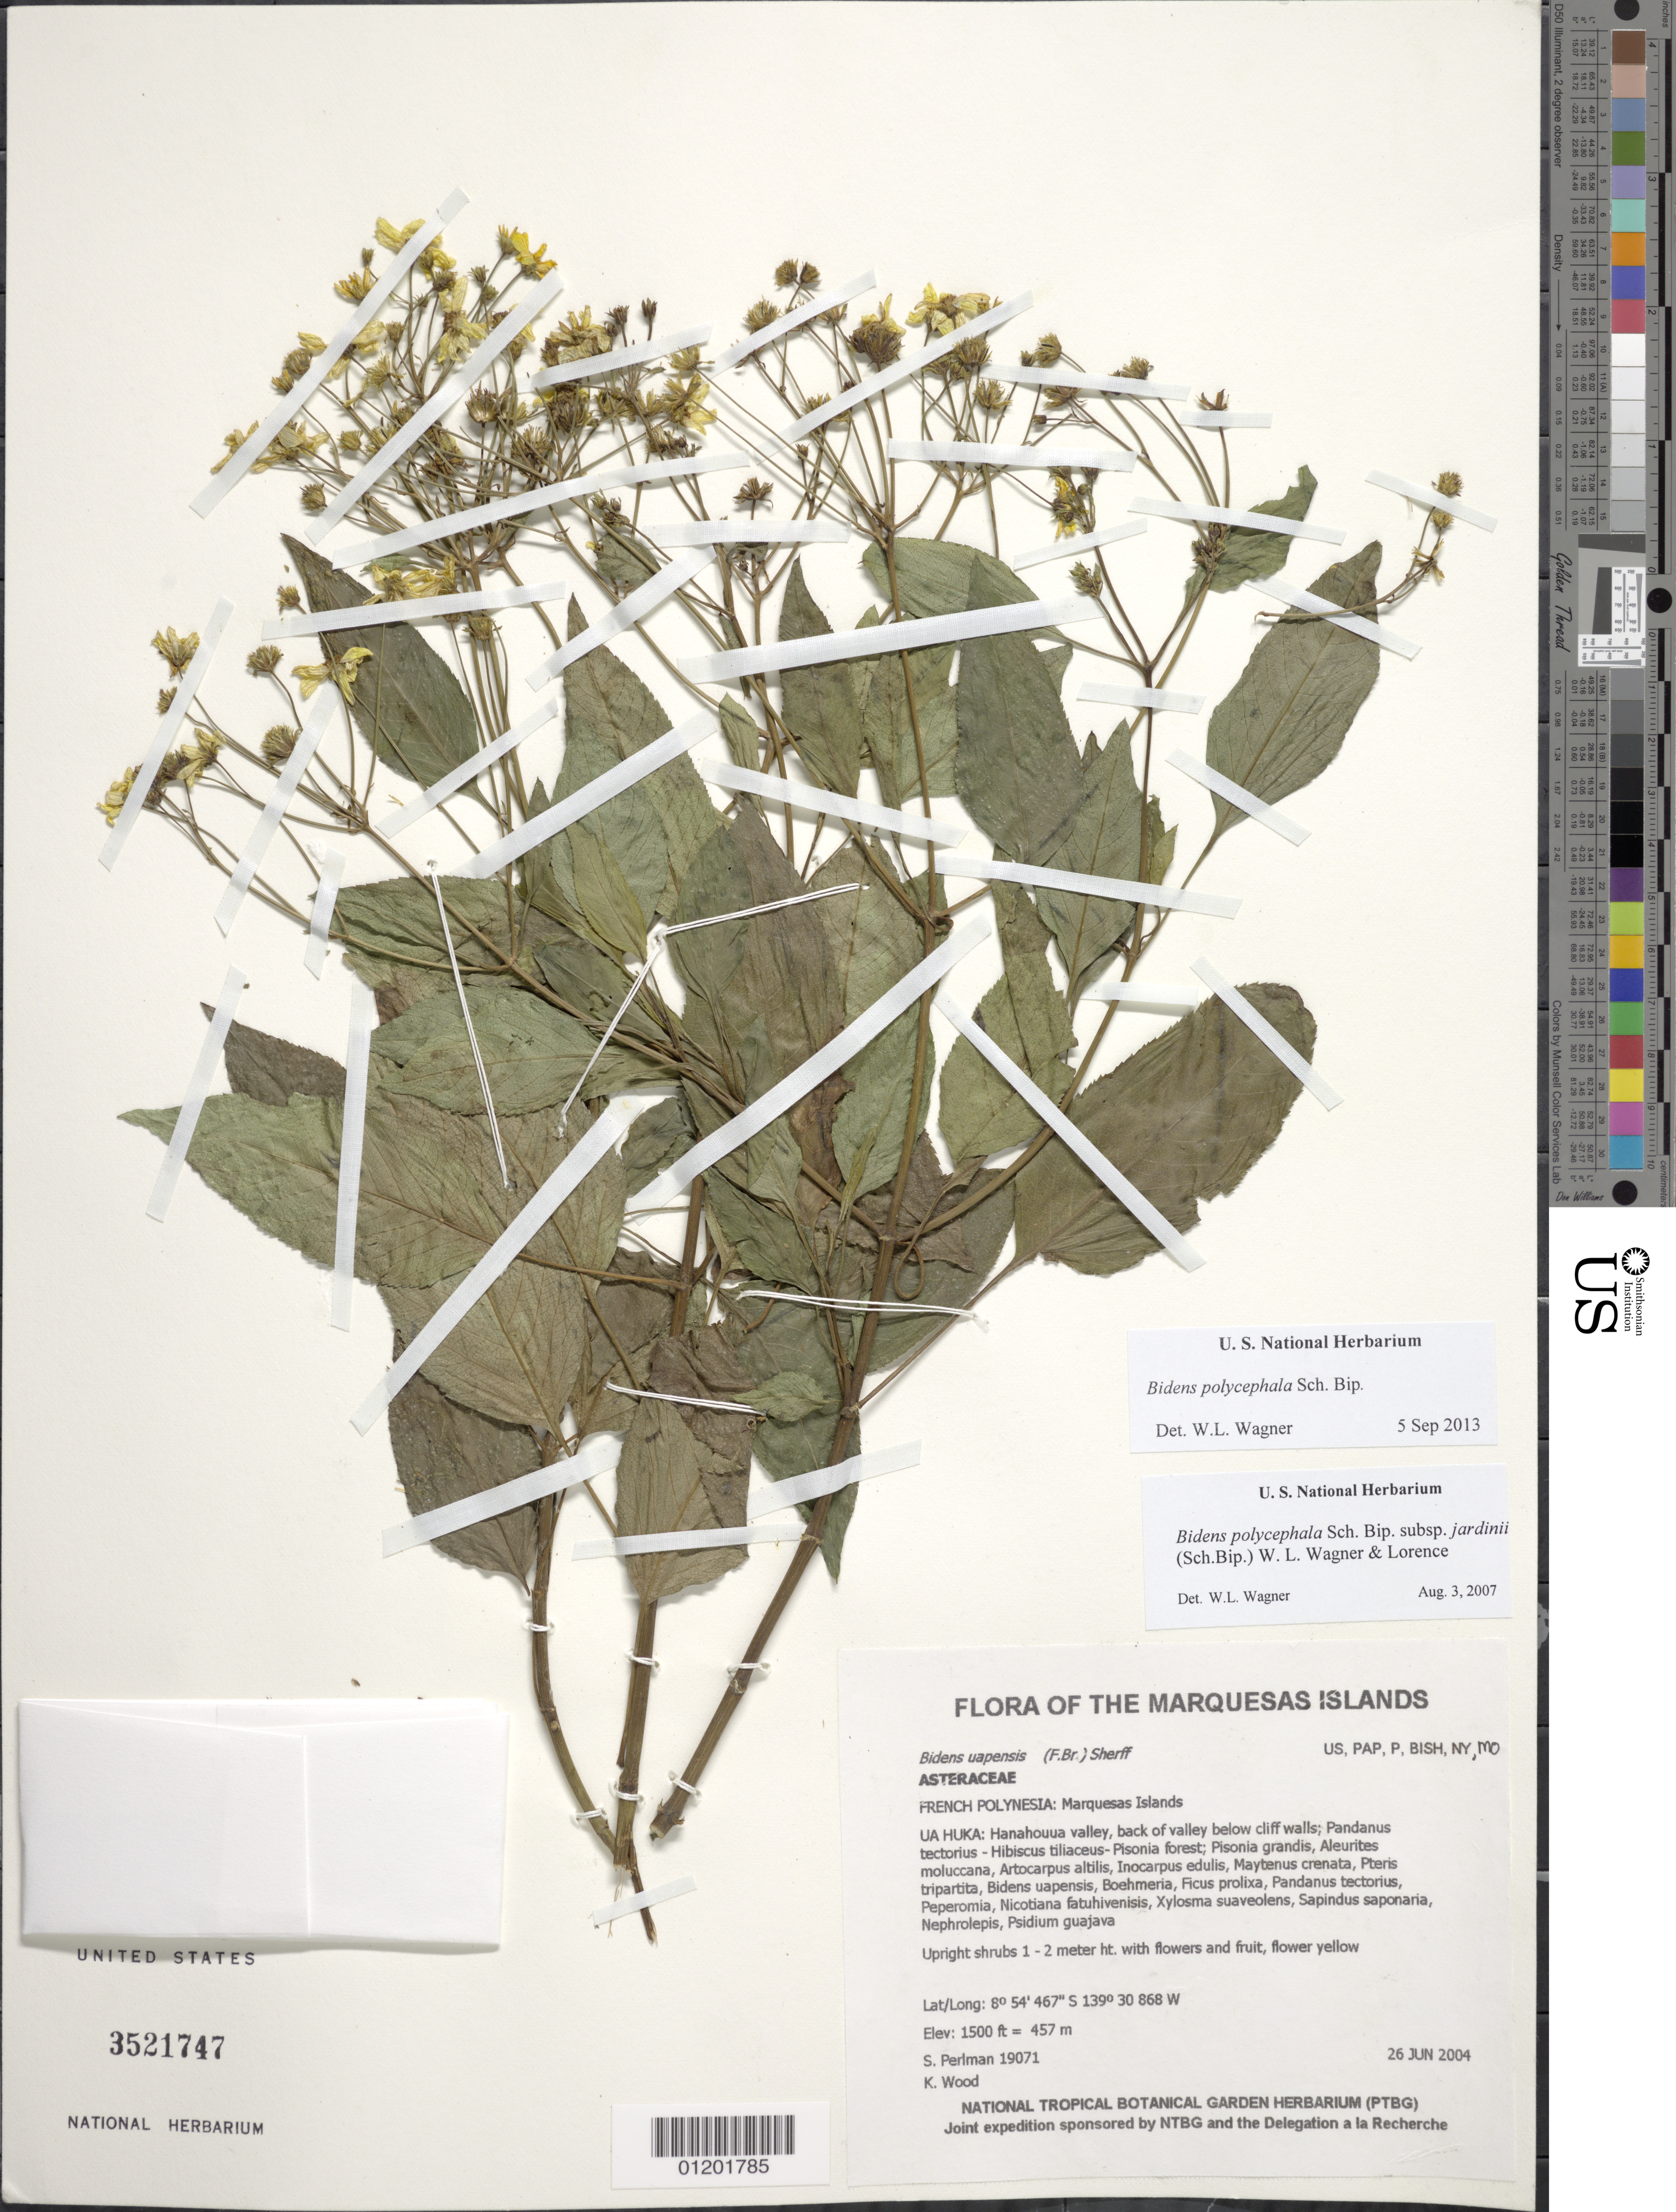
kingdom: Plantae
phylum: Tracheophyta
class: Magnoliopsida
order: Asterales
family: Asteraceae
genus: Bidens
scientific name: Bidens polycephala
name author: Sch. Bip.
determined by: Wagner, W. L., (BOT), Smithsonian Institution - National Museum of Natural History (UNITED STATES)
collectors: S. P. Perlman & K. R. Wood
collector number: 19071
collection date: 2004-06-26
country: French Polynesia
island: Ua Huka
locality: Hanahouua valley, back of valley below cliff walls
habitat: Pandanus tectorius - Hibiscus tiliaceus- Pisonia forest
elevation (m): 457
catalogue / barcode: US 3521747